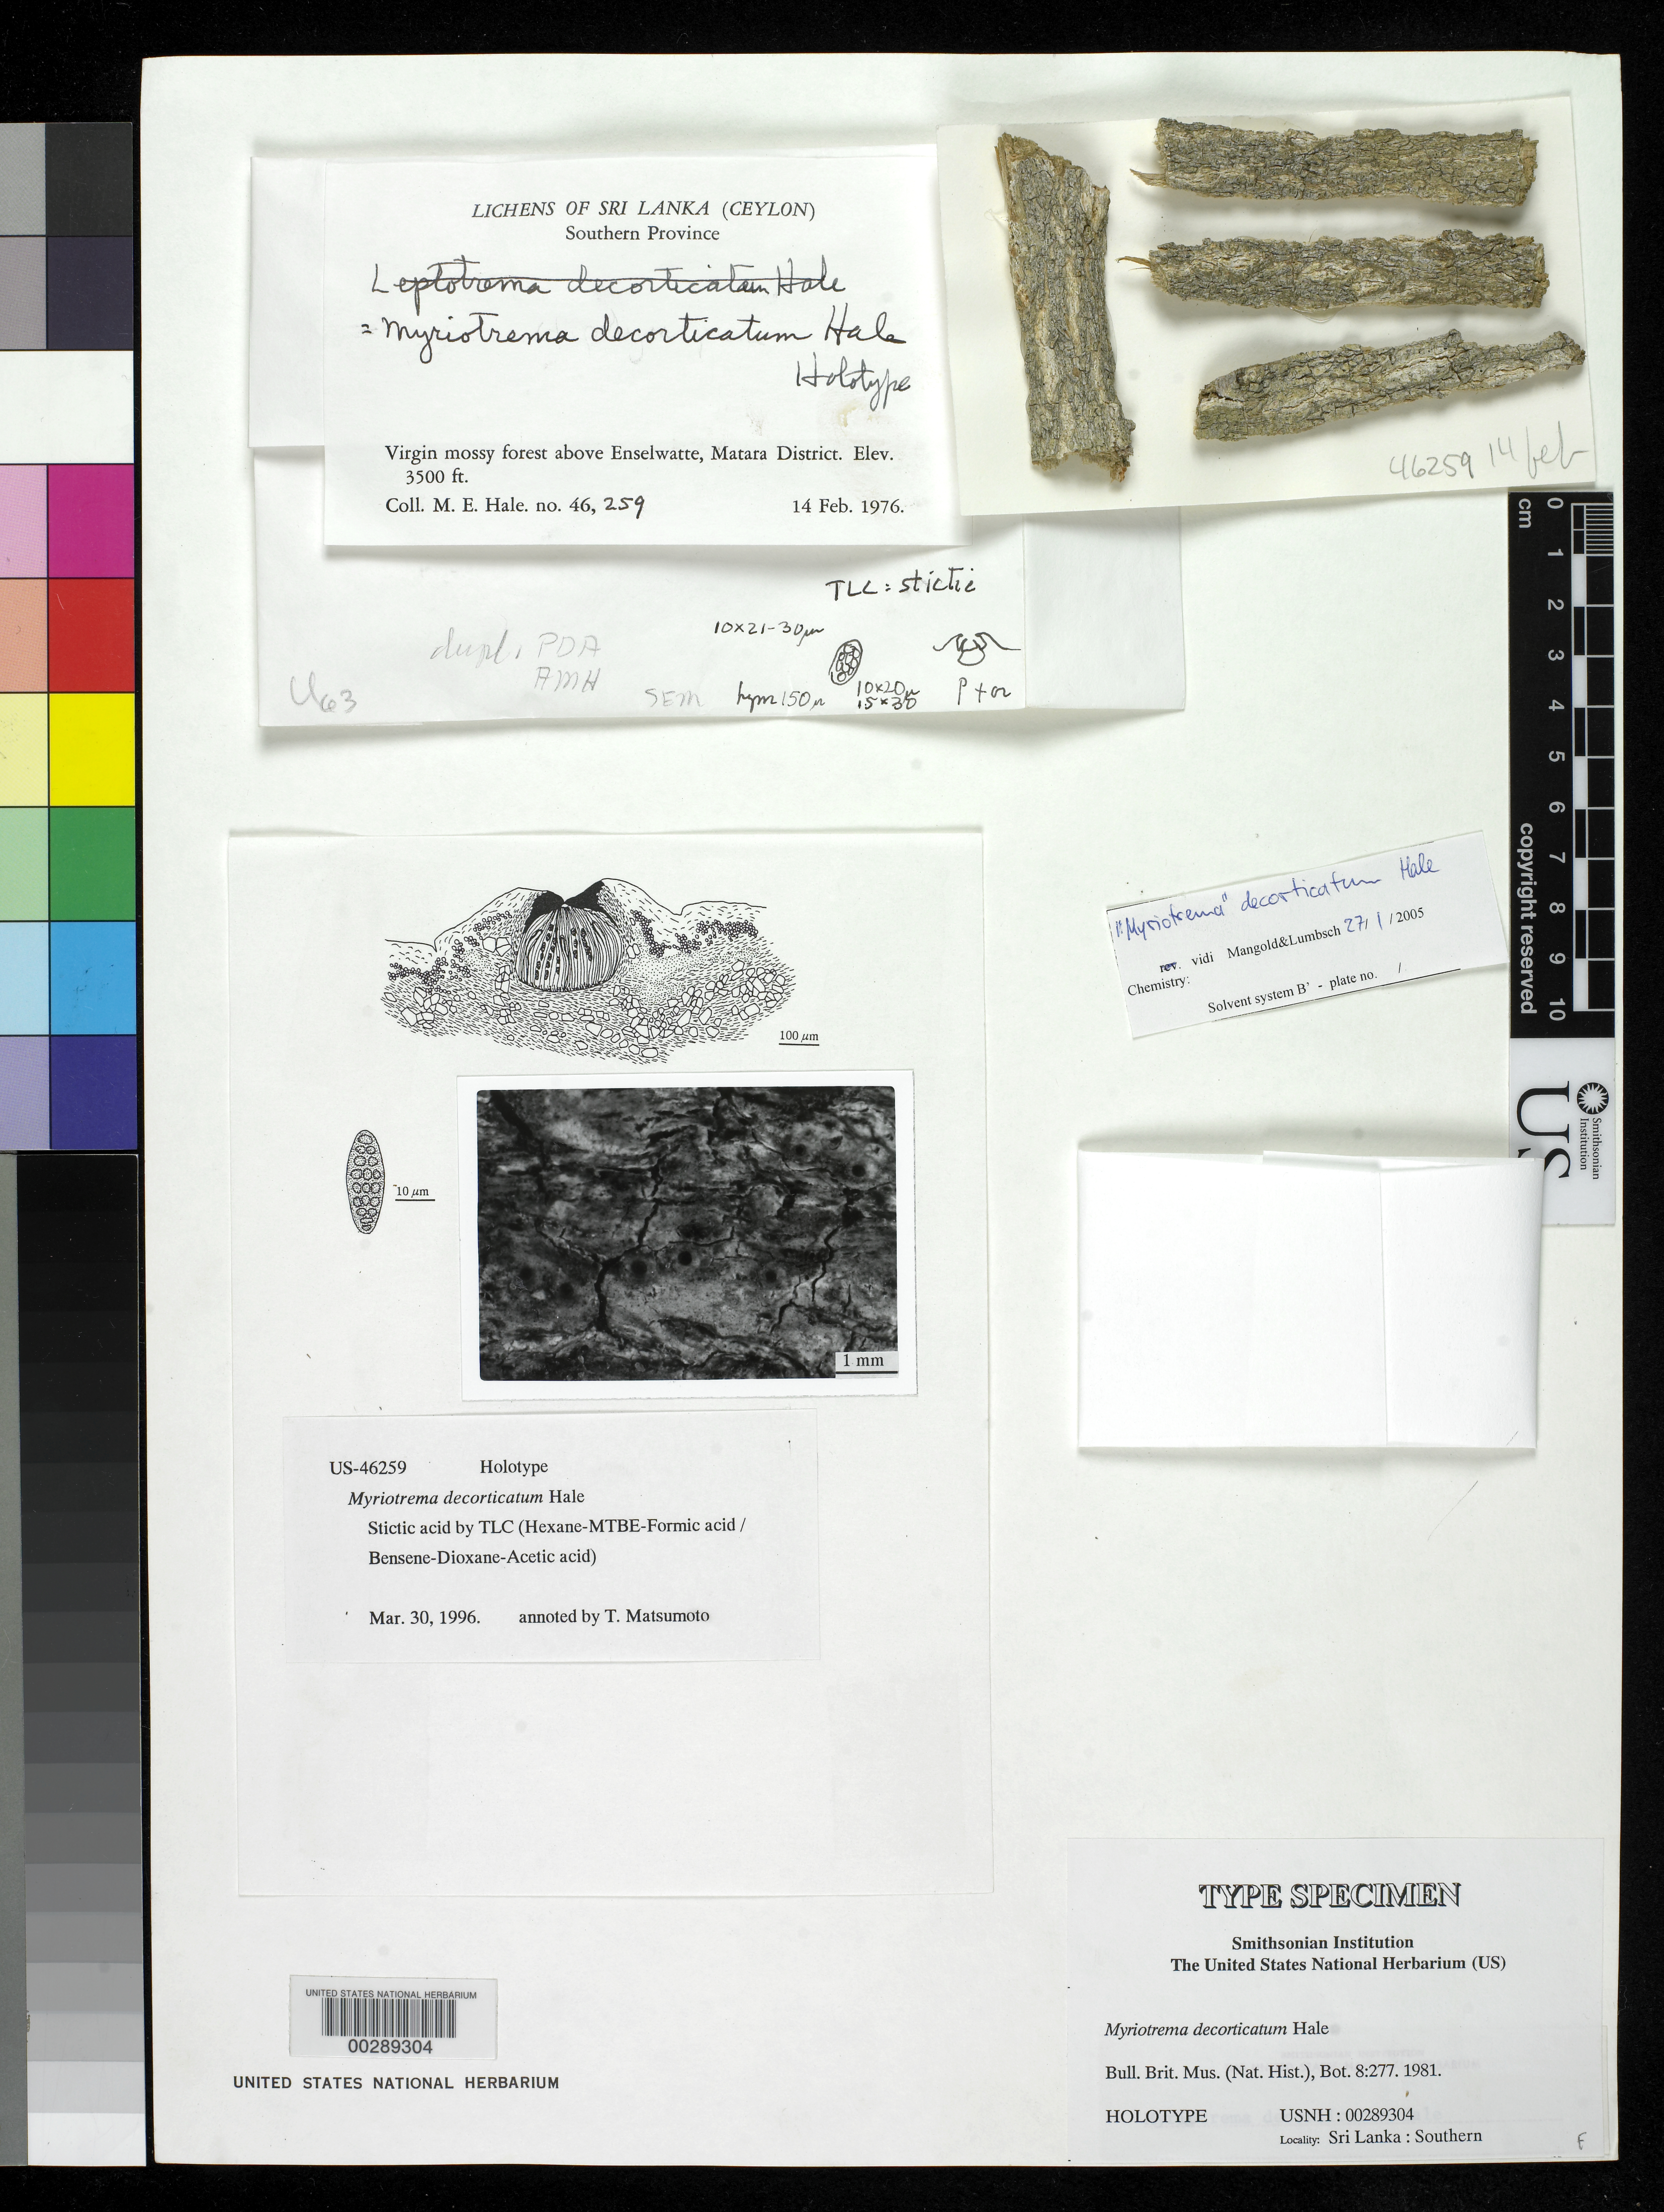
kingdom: Fungi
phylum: Ascomycota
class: Lecanoromycetes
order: Ostropales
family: Graphidaceae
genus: Myriotrema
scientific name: Myriotrema decorticatum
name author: Hale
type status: Holotype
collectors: M. Hale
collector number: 46259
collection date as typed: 14 Feb 1976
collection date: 1976-02-14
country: Sri Lanka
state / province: Southern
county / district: Matara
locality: Virgin mossy forest above Enselwatte.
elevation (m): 1067